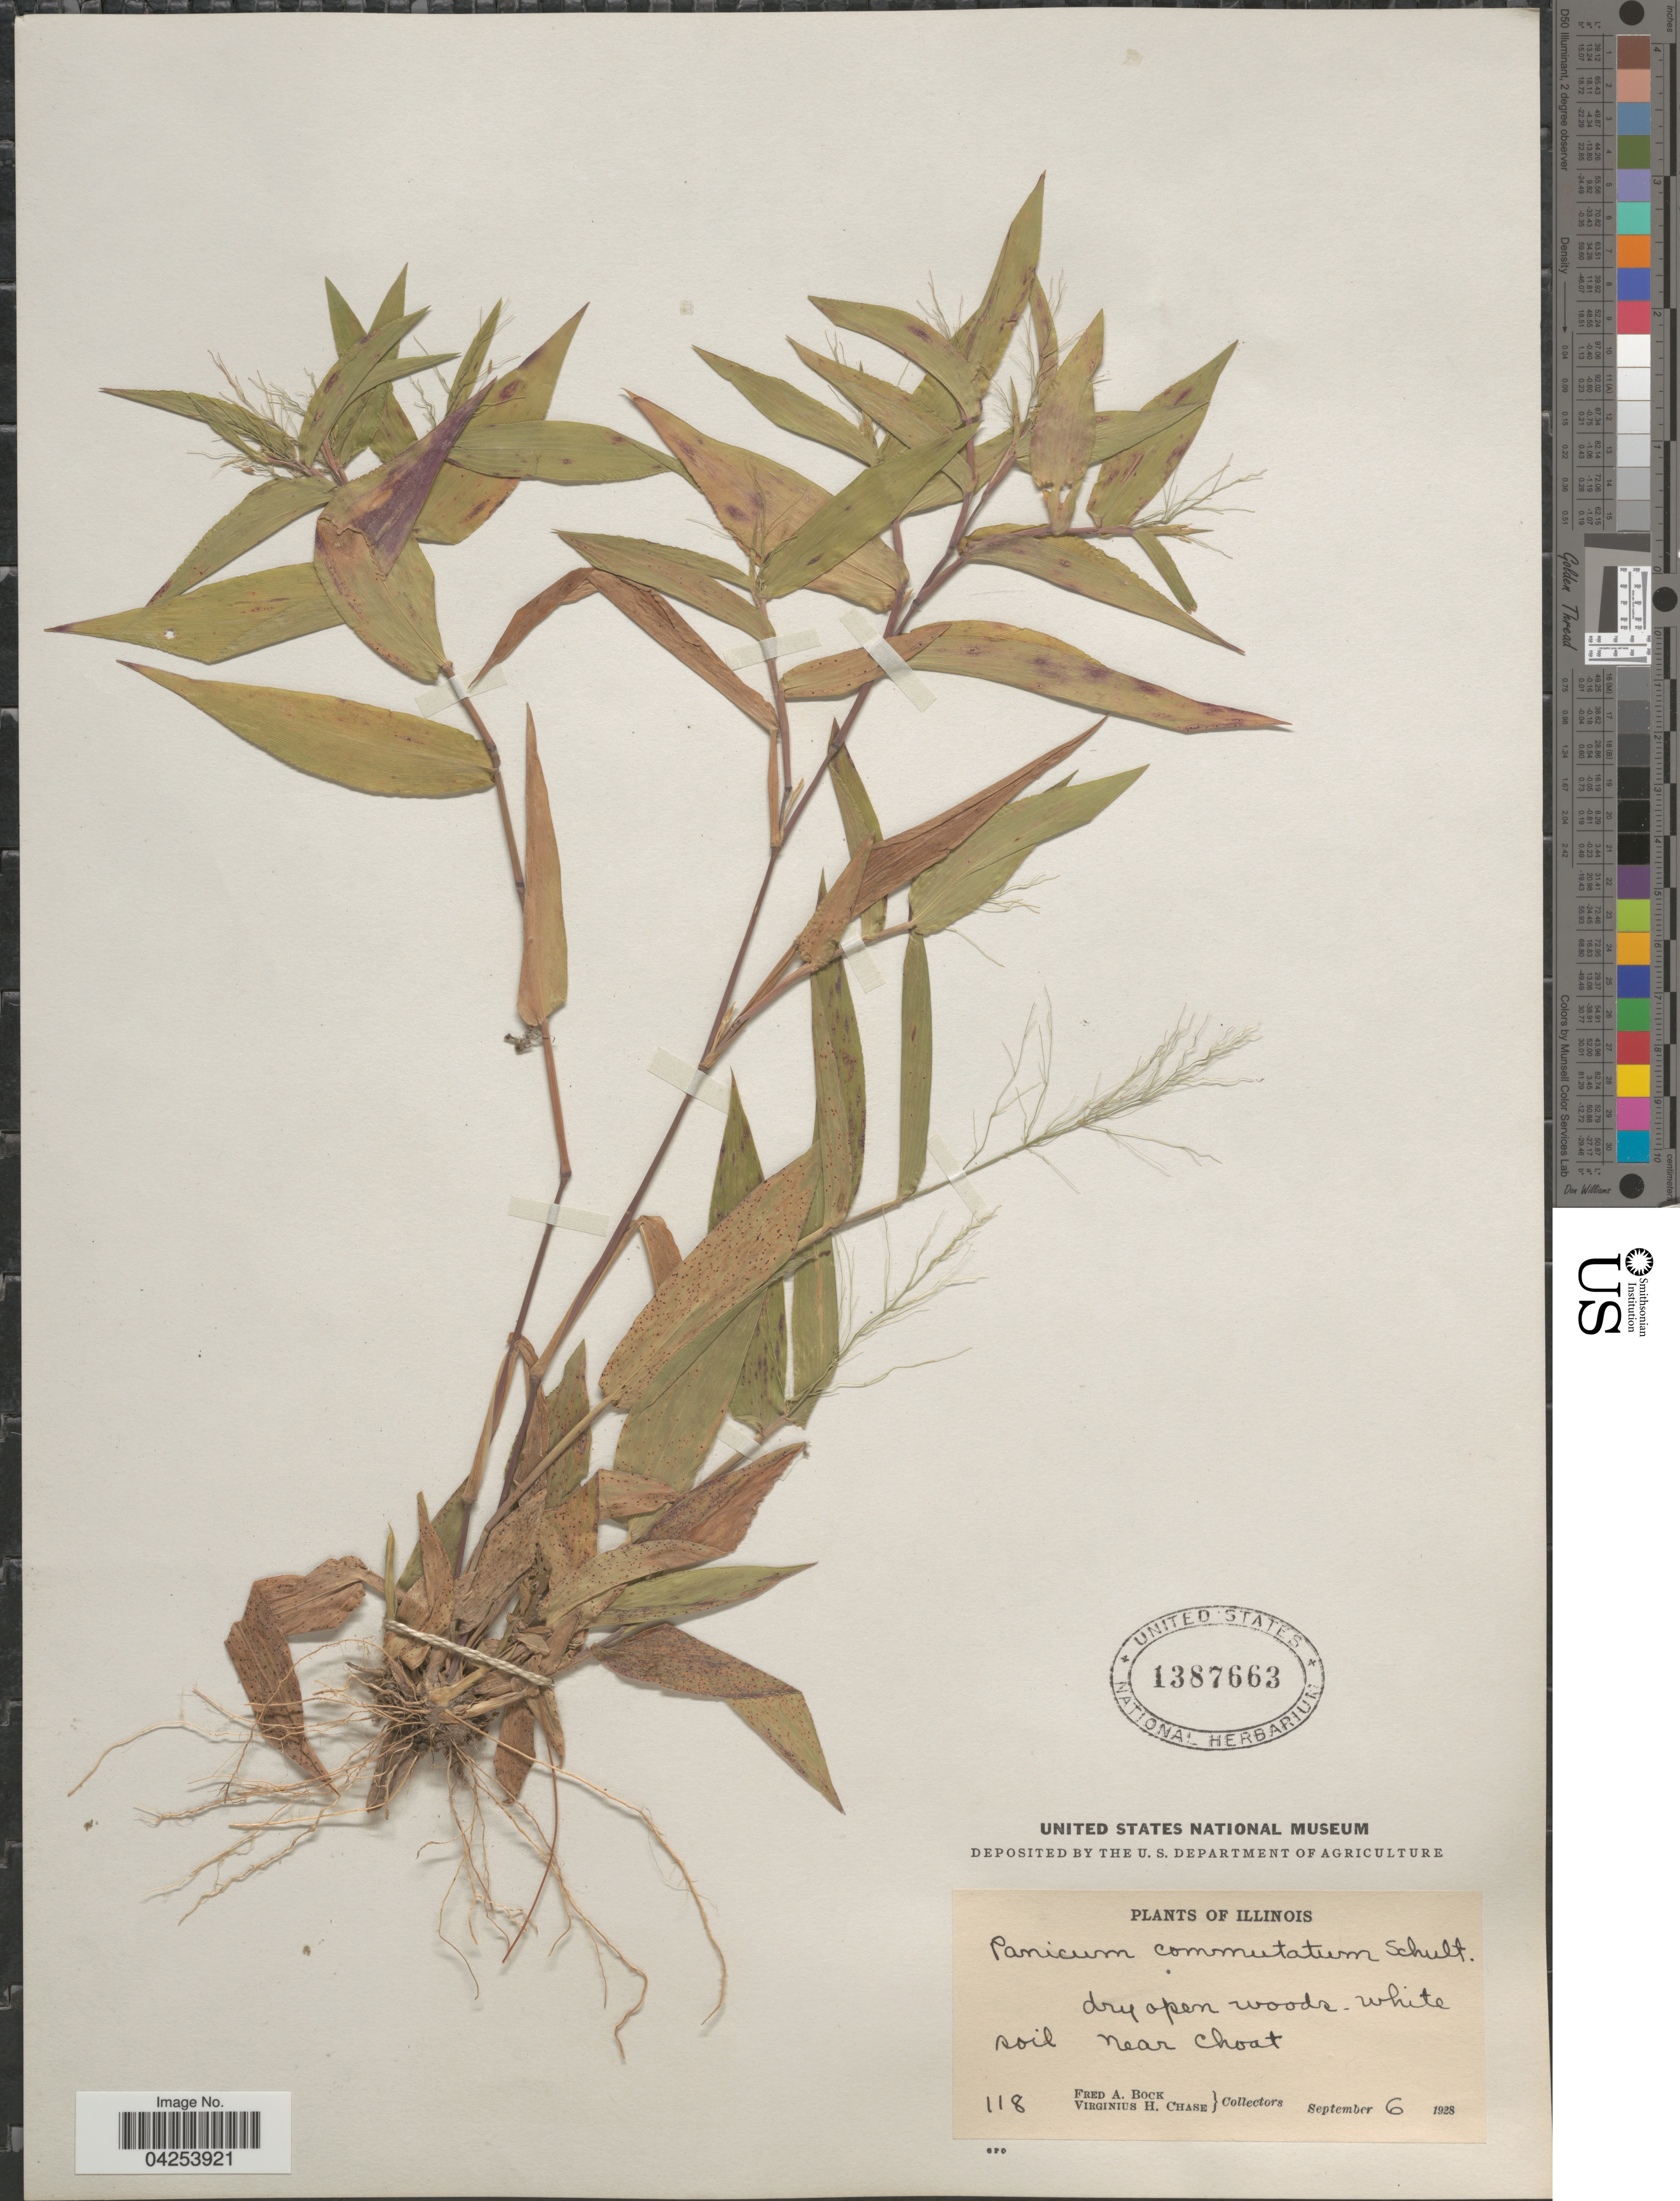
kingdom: Plantae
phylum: Tracheophyta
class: Liliopsida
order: Poales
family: Poaceae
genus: Dichanthelium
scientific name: Dichanthelium commutatum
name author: (Schult.) Gould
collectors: F. Bock & V. H. Chase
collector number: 118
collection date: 1928-09-06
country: United States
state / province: Illinois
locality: Dry open woods, white soil near Choat.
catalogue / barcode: US 1387663